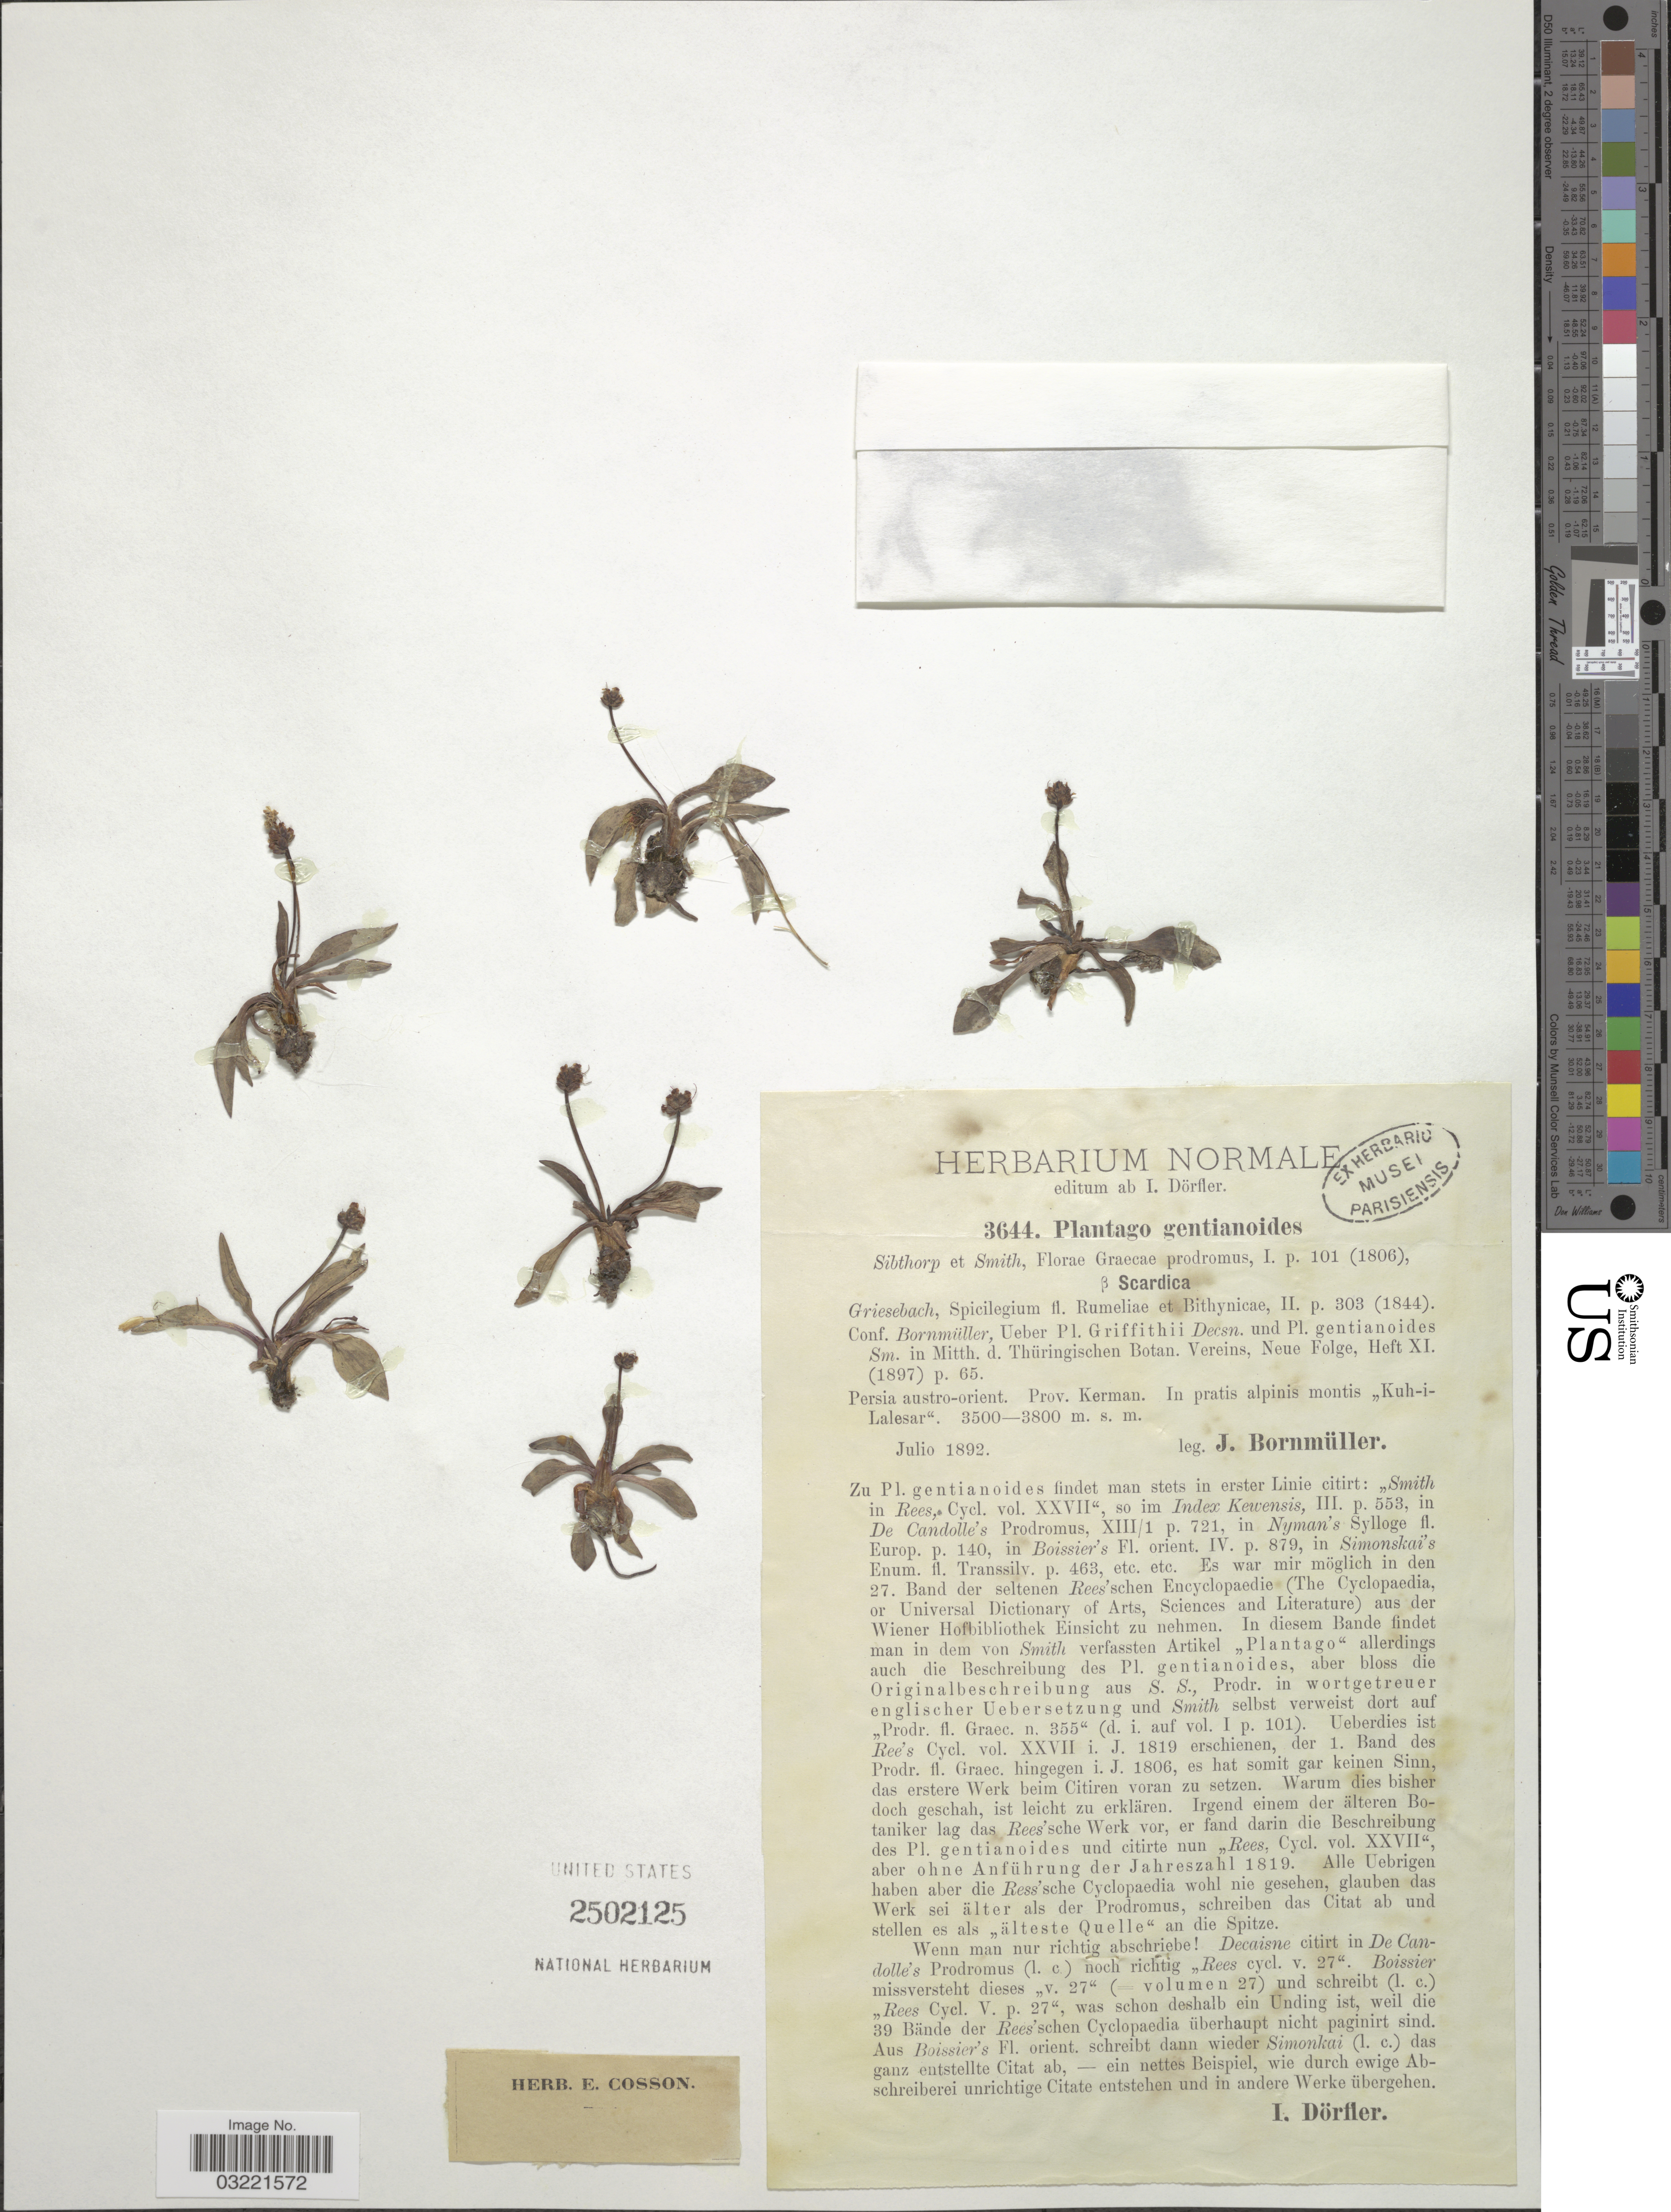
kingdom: Plantae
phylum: Tracheophyta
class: Magnoliopsida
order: Lamiales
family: Plantaginaceae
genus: Plantago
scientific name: Plantago gentianoides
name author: Sibth. & Sm.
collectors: J. Bornmüller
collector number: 3644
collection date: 1892-07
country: Iran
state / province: Kerman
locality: Persia austro-orient. In pratis montis "Kuh-i-Lalesar".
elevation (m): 3500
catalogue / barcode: US 2502125